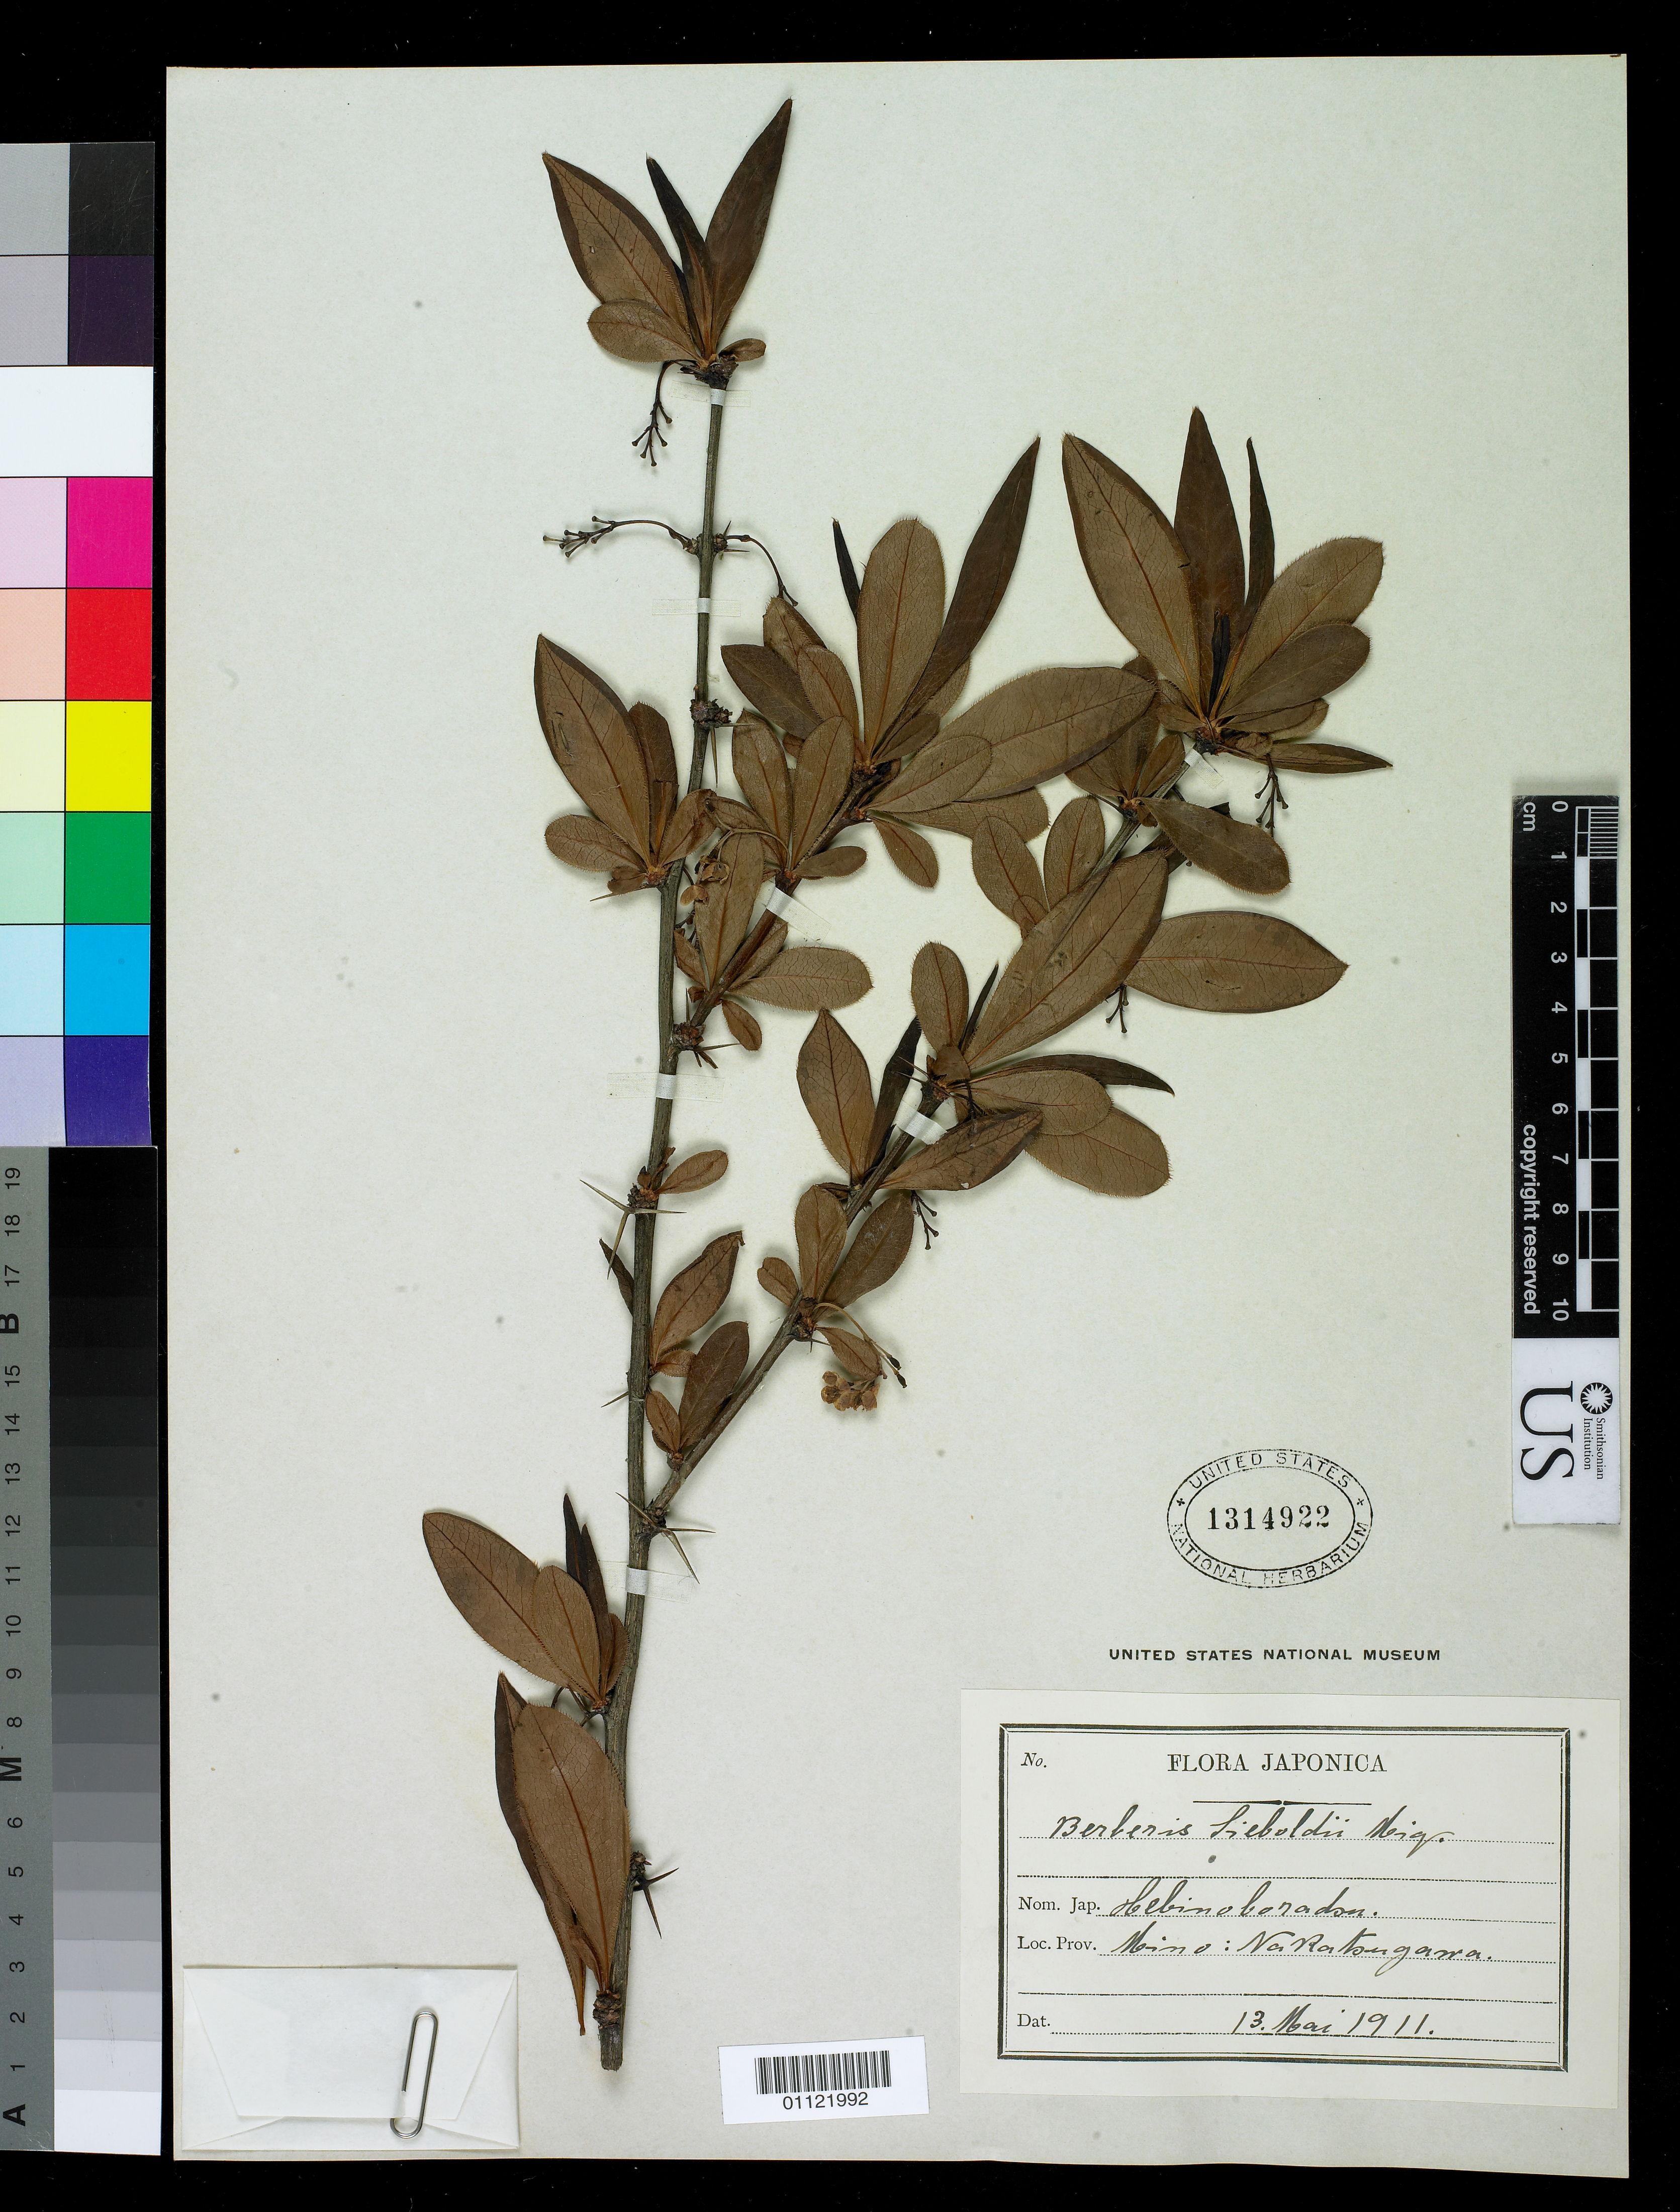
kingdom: Plantae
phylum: Tracheophyta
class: Magnoliopsida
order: Ranunculales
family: Berberidaceae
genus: Berberis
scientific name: Berberis sieboldii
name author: Miq.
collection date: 1911-05-13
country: Japan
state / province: Gihu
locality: Mino: Nakatsugawa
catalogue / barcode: US 1314922